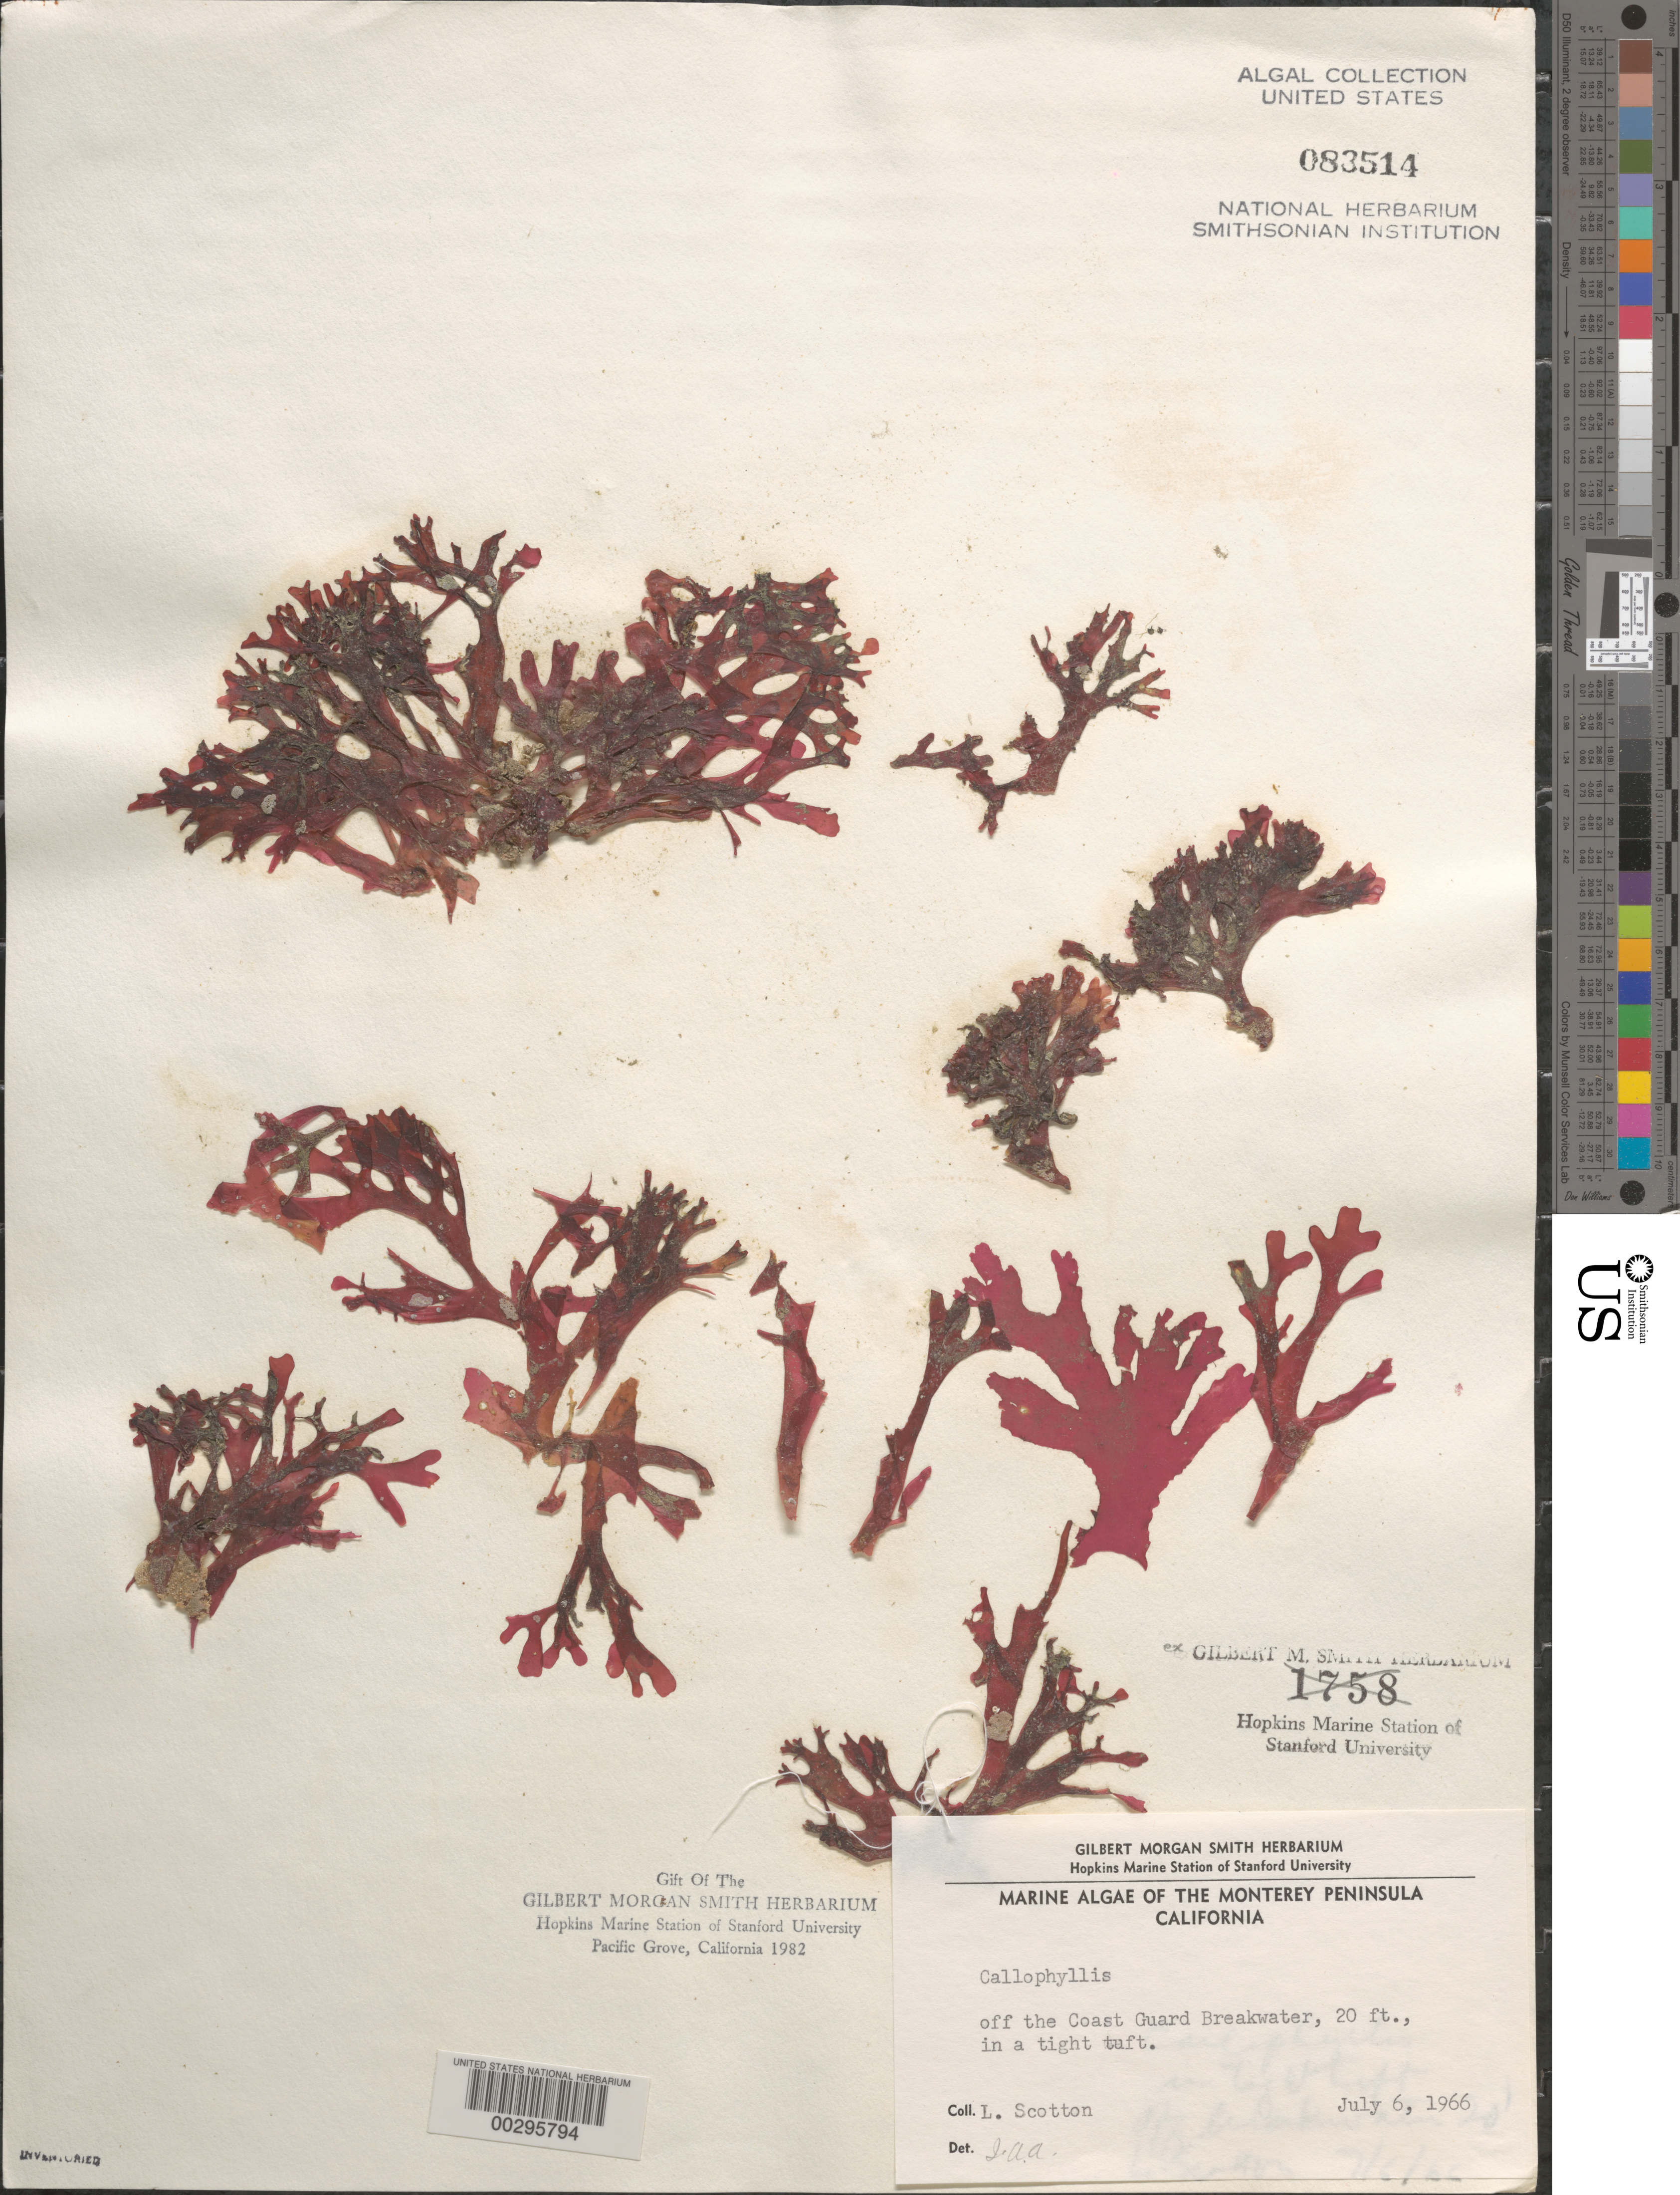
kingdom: Plantae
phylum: Rhodophyta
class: Florideophyceae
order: Gigartinales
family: Kallymeniaceae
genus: Callophyllis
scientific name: Callophyllis sp.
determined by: Abbott, Isabella A.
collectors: L. Scotton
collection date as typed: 06 Jul 1966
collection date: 1966-07-06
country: United States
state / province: California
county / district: Monterey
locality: Monterey, off Coast Guard breakwater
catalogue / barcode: US 83514